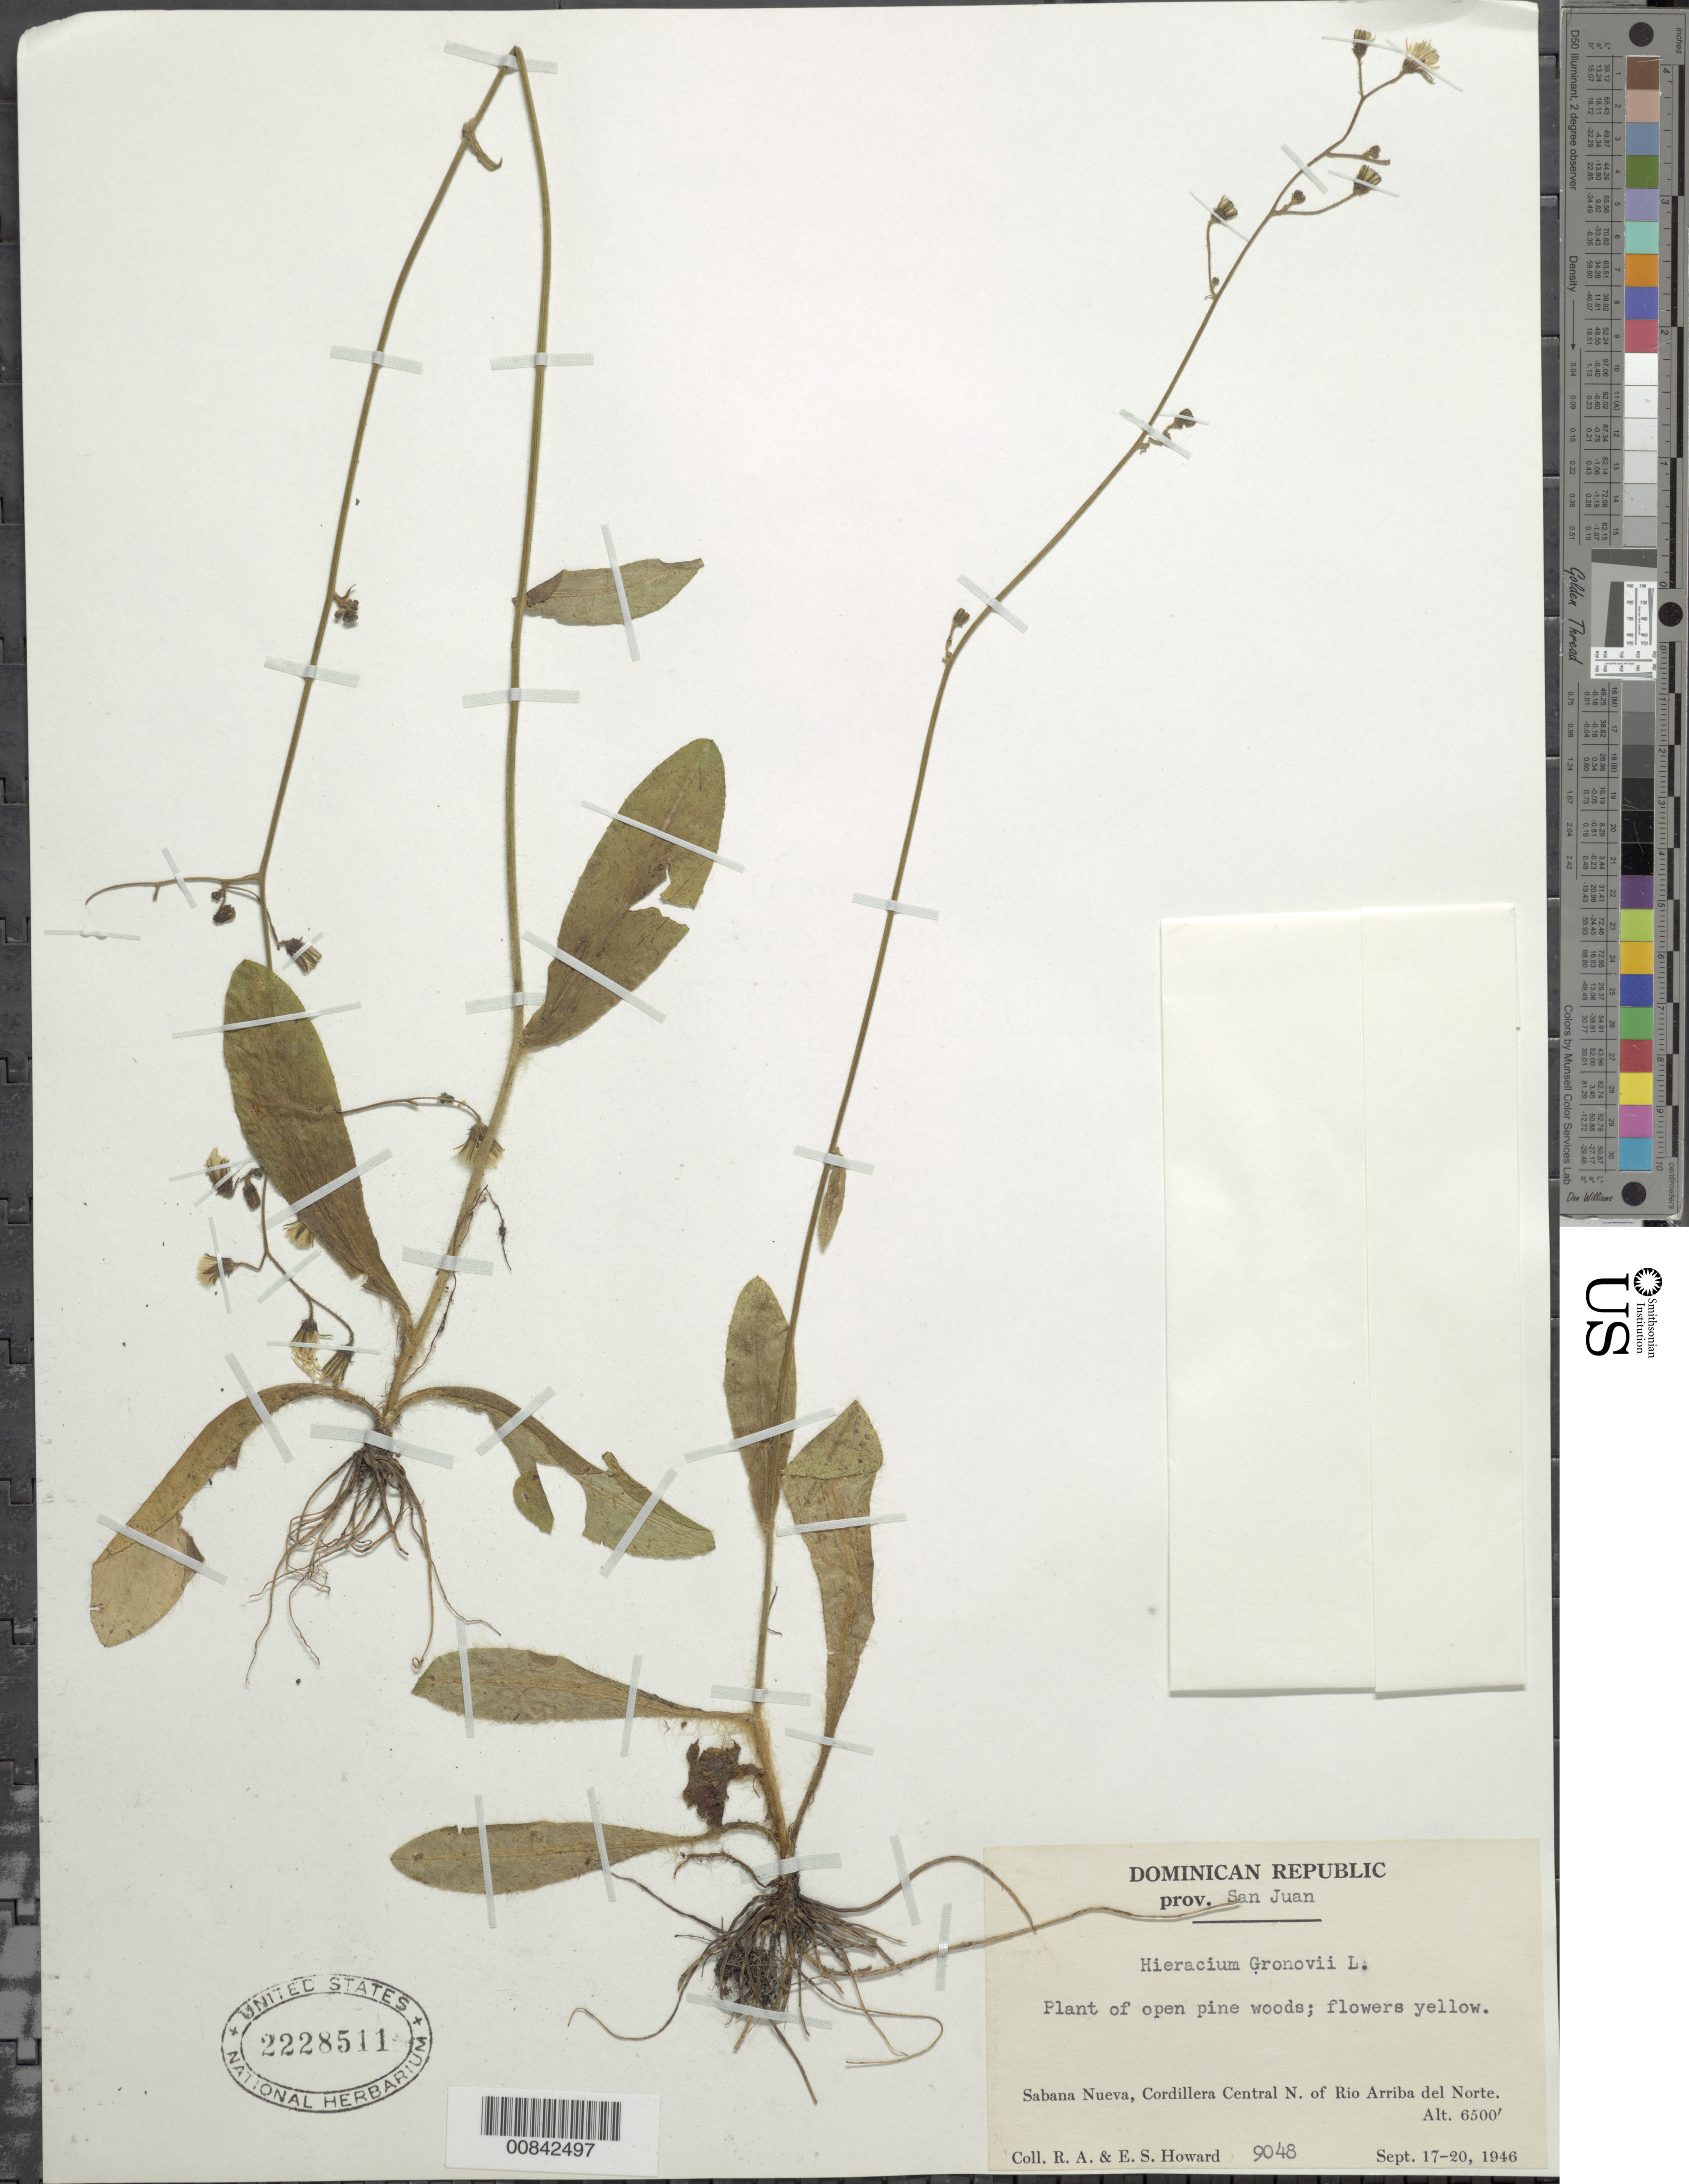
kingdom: Plantae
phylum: Tracheophyta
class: Magnoliopsida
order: Asterales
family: Asteraceae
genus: Hieracium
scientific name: Hieracium gronovii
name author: L.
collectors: R. A. Howard & E. S. Howard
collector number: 9048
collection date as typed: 17 Sep 1946 to 20 Sep 1946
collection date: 1946-09-17/1946-09-20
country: Dominican Republic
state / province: San Juan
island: Hispaniola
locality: Sabana Nueva, Cordillera Central N. of Rio Arriba del Norte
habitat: Open pine woods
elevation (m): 1981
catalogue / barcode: US 2228511